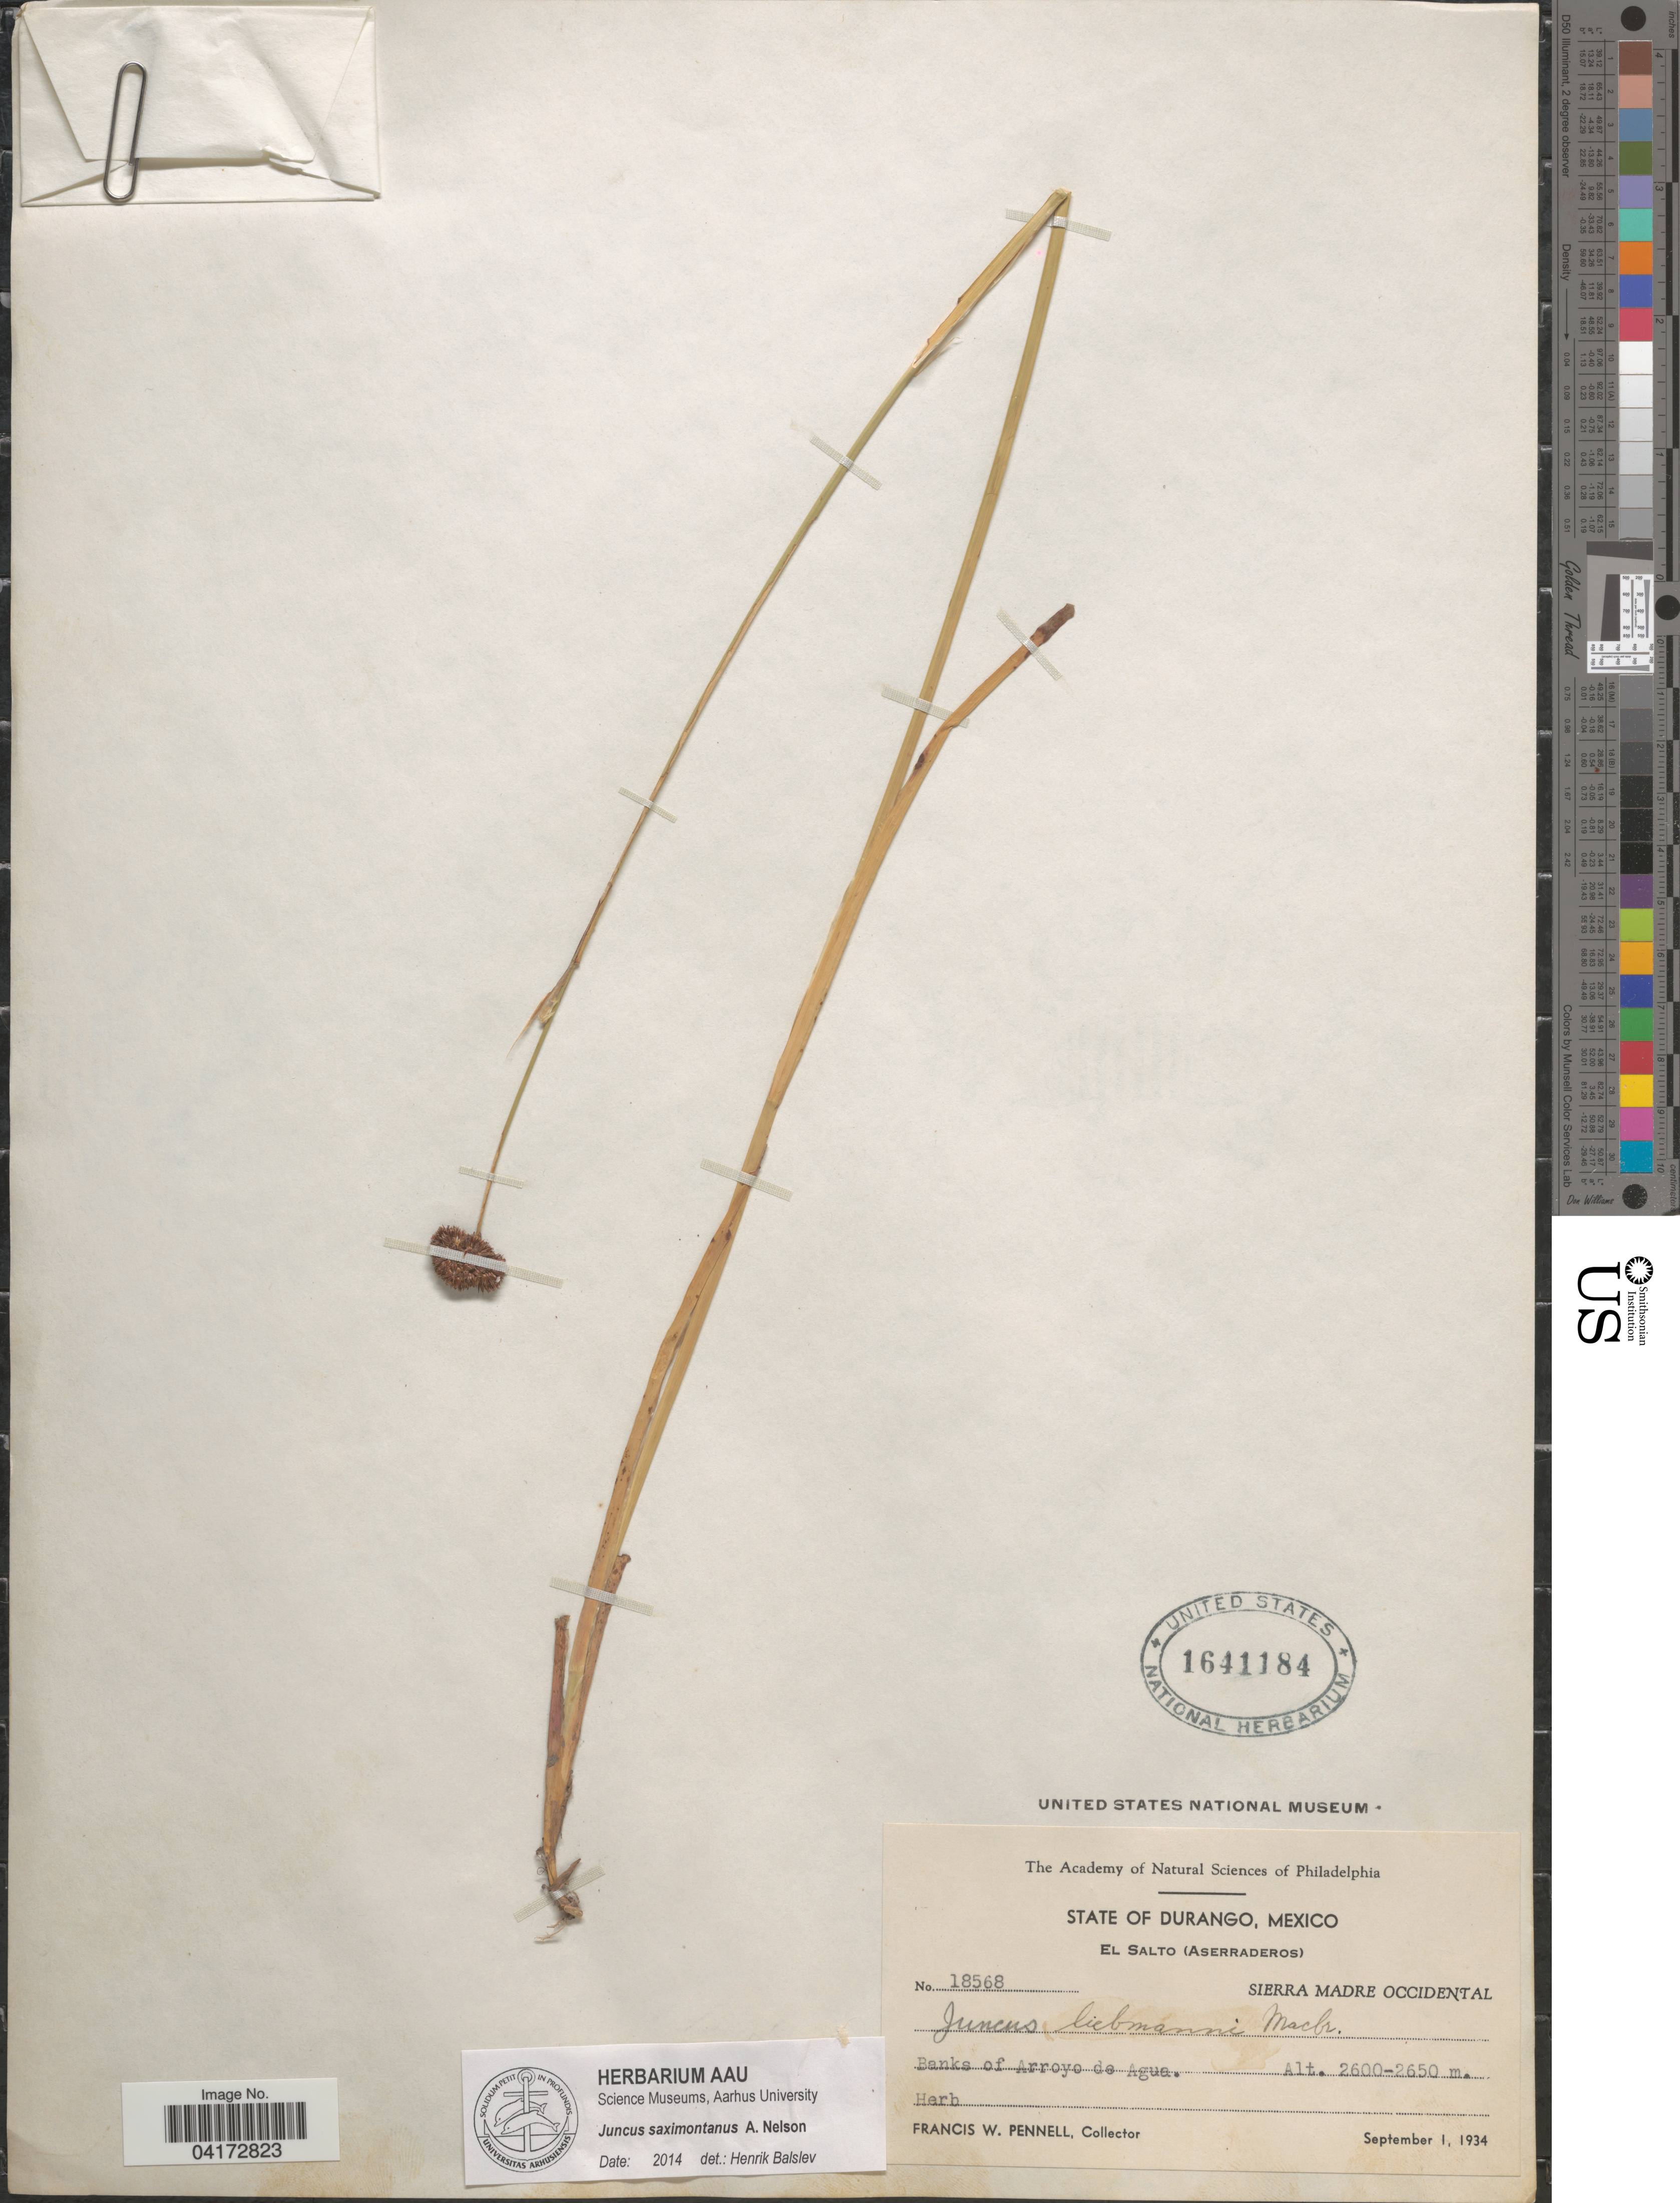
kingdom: Plantae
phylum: Tracheophyta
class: Liliopsida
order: Poales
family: Juncaceae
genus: Juncus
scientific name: Juncus saximontanus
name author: A. Nelson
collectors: F. W. Pennell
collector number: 18568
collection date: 1934-09-01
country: Mexico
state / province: Durango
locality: El Salto (Aserraderos). Sierra Madre Occidental. Banks of Arroyo de Agua.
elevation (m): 2600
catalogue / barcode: US 1641184